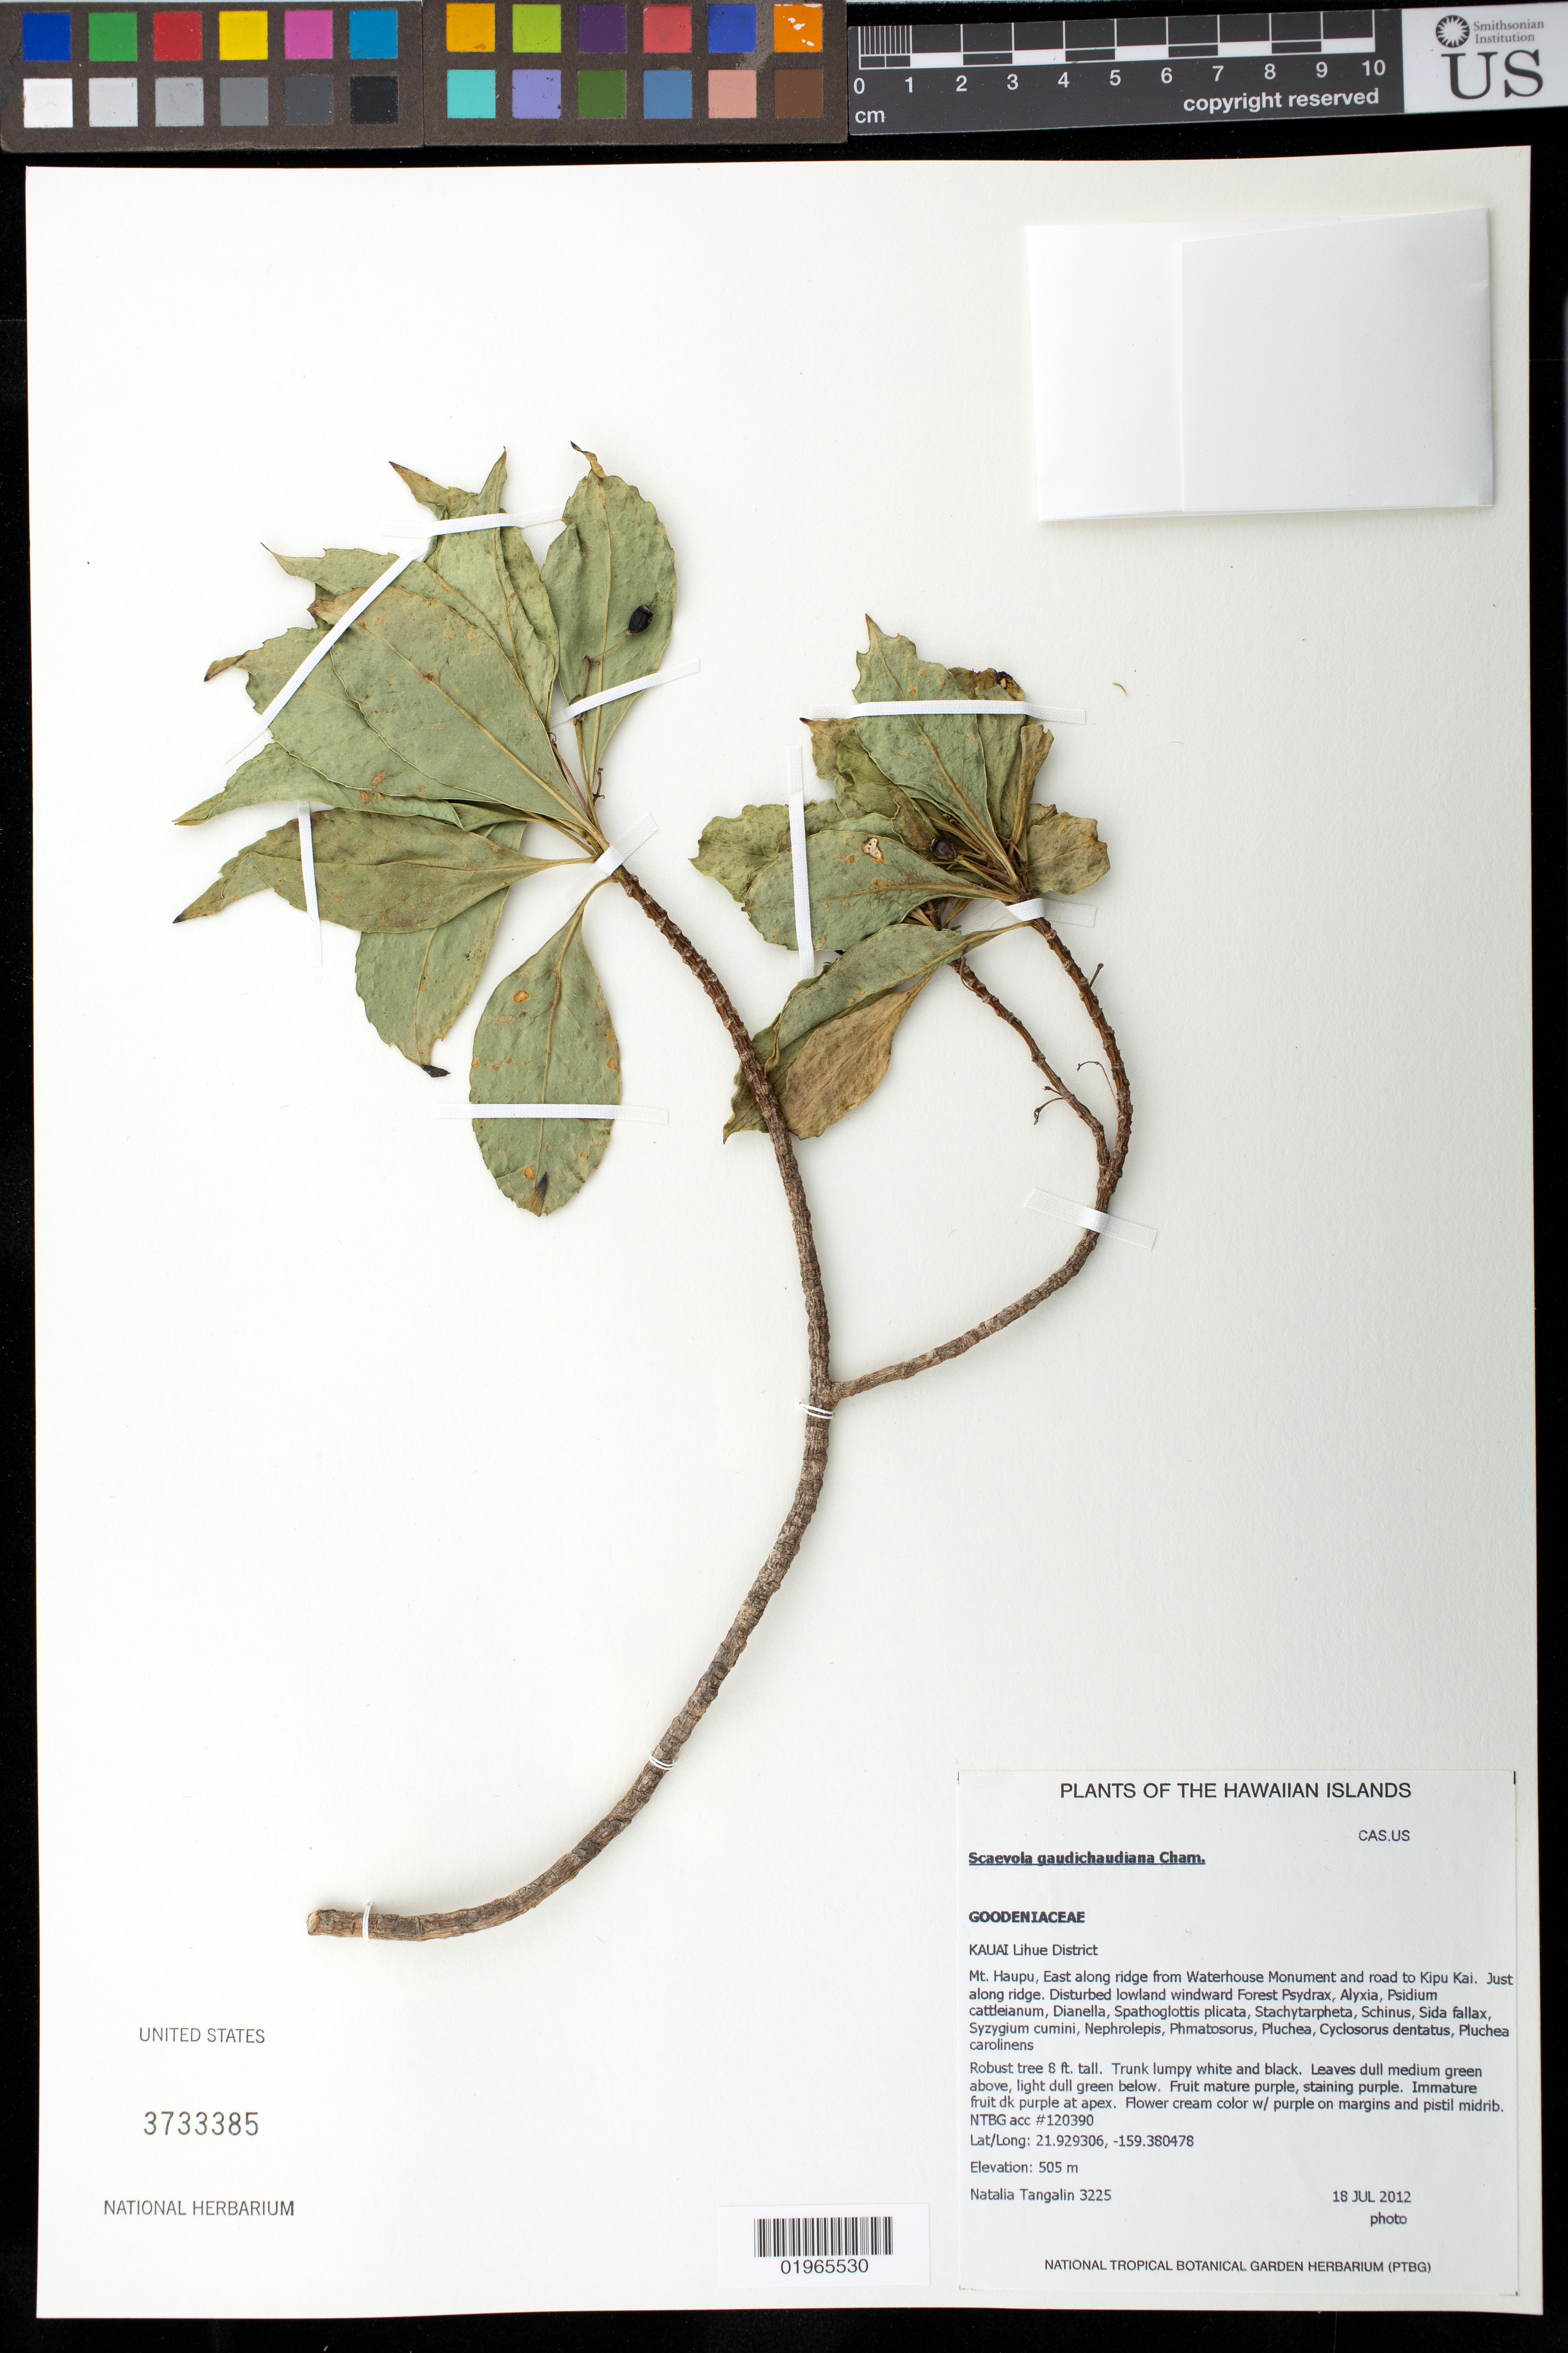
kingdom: Plantae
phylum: Tracheophyta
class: Magnoliopsida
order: Asterales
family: Goodeniaceae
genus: Scaevola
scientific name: Scaevola gaudichaudiana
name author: Cham.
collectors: N. Tangalin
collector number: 3225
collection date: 2012-07-18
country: United States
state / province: Hawaii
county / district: Kauai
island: Kaua'i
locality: Lihue District, Mt. Haupu. East along ridge from Waterhouse Monument and road to Kipu Kai, just along ridge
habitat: Disturbed lowland forest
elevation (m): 505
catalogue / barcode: US 3733385